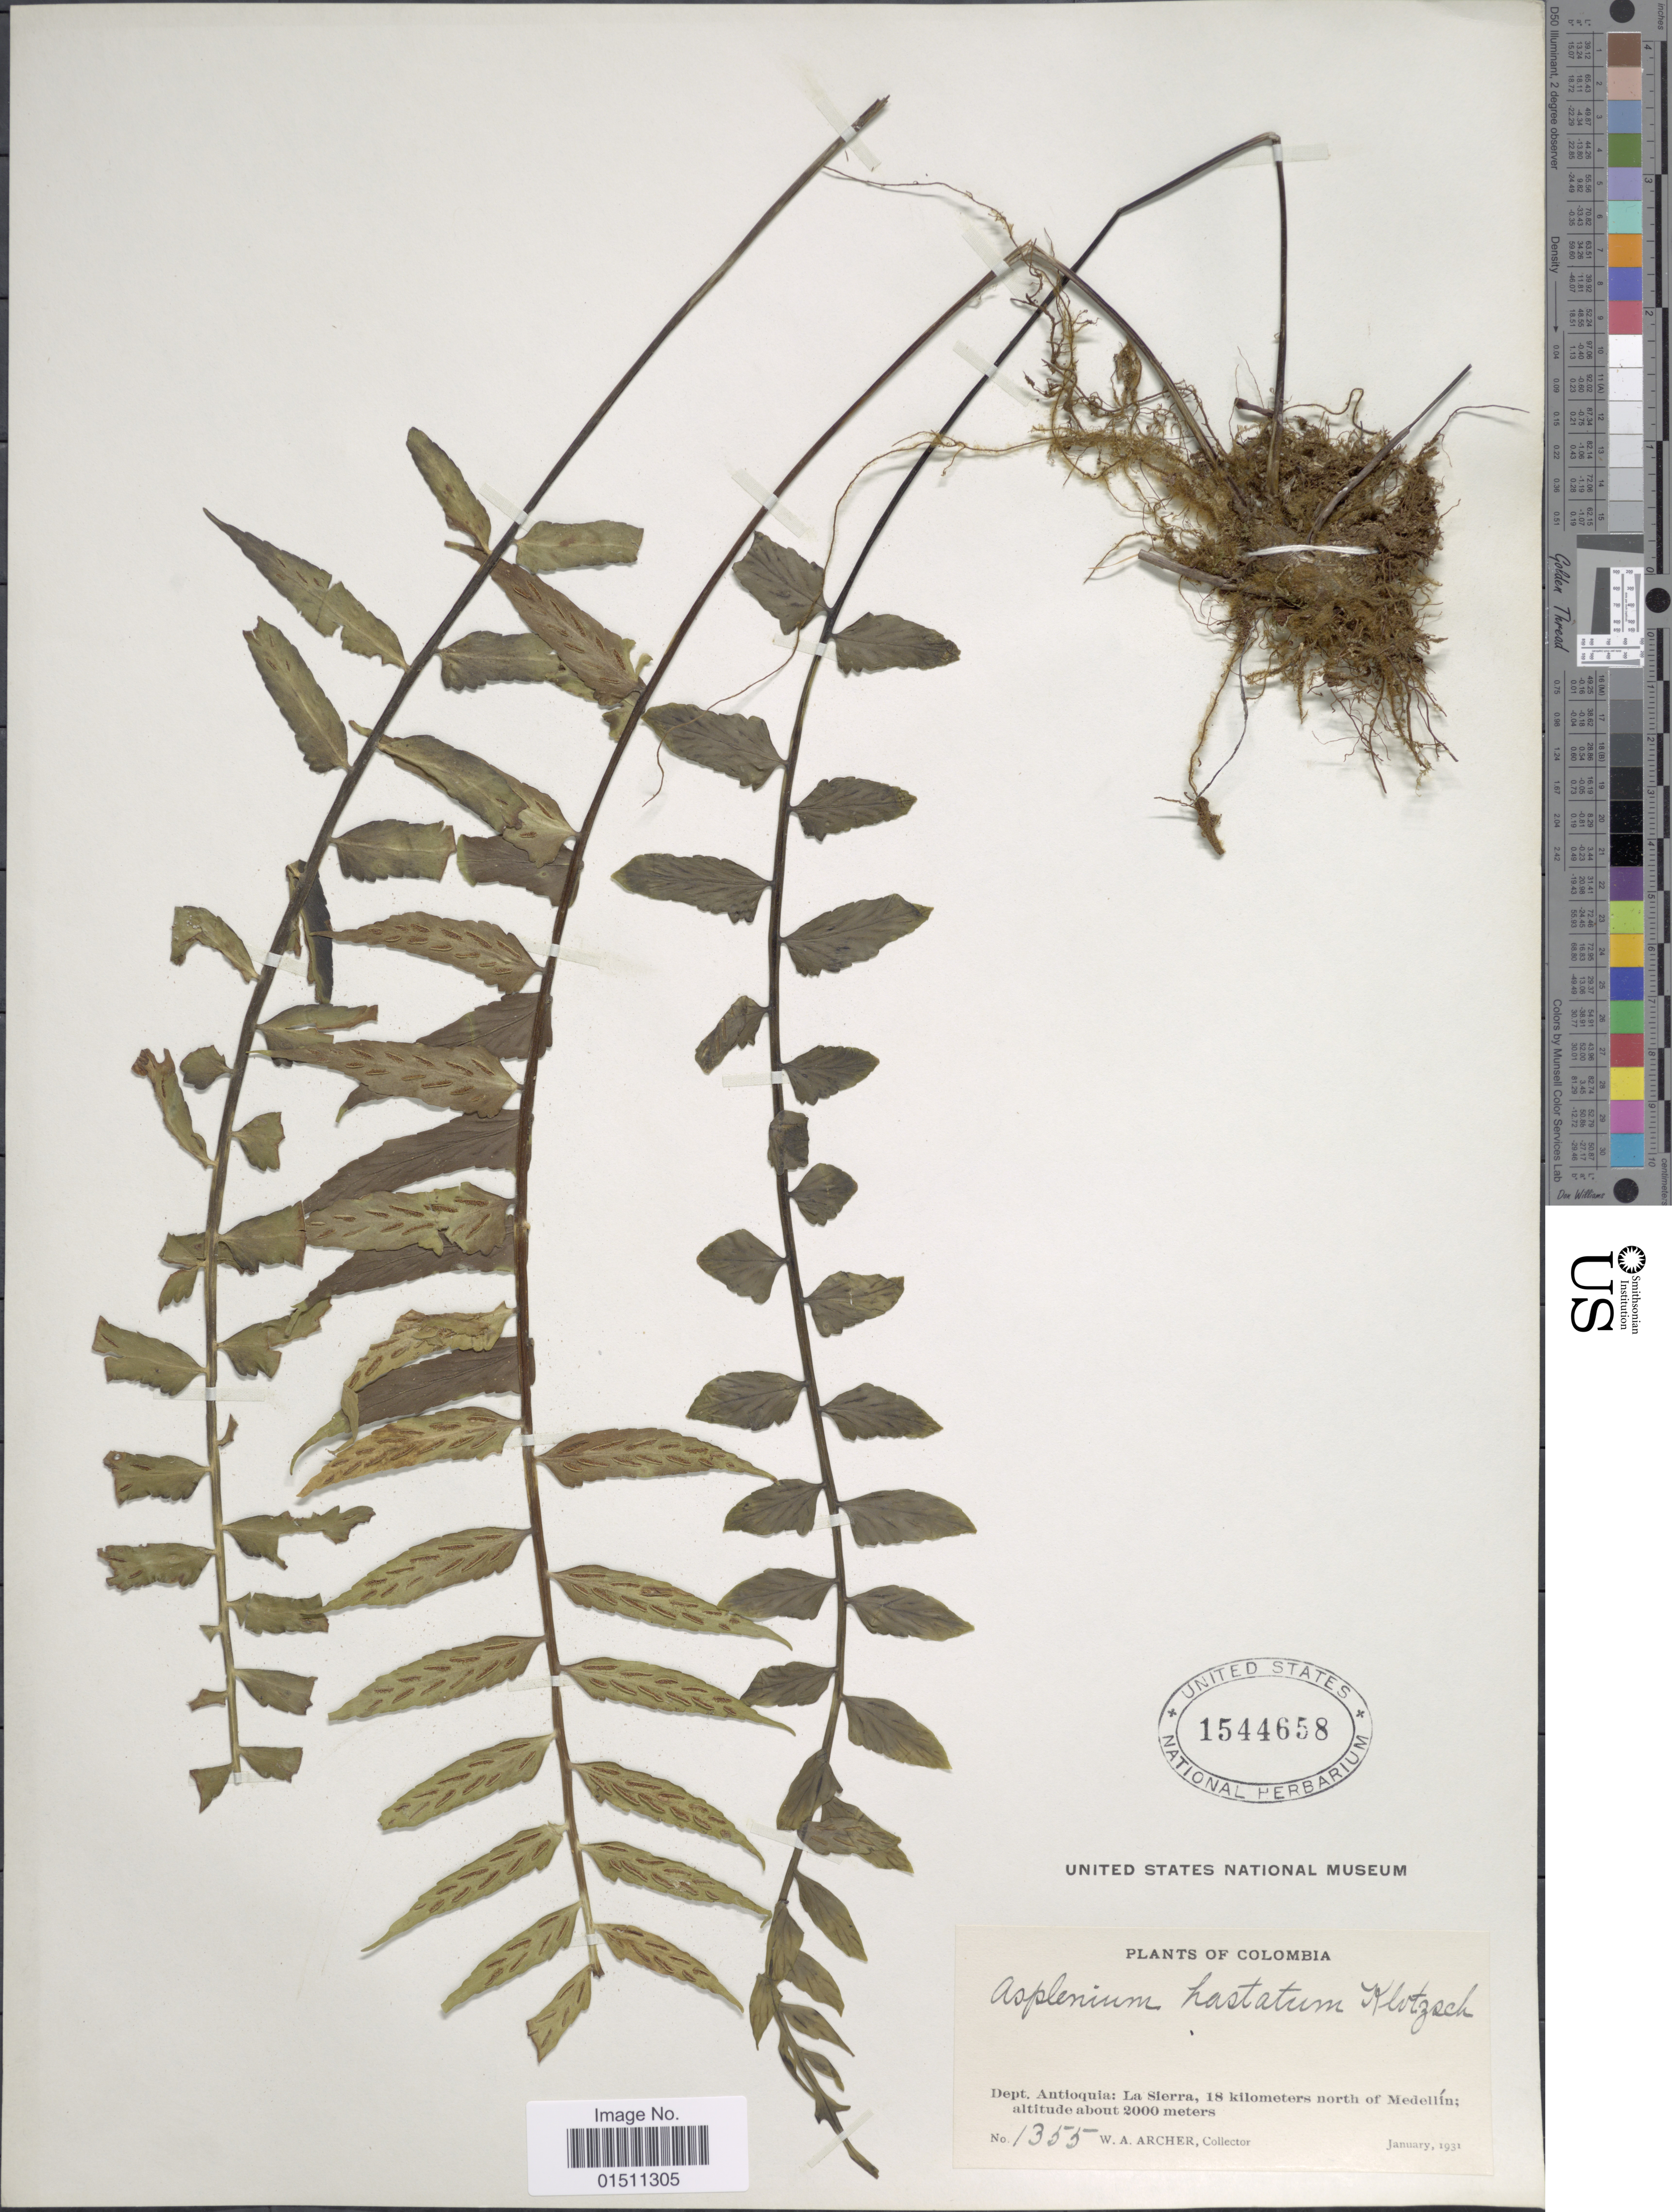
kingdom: Plantae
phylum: Tracheophyta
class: Polypodiopsida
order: Polypodiales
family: Aspleniaceae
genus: Asplenium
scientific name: Asplenium hastatum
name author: Klotzsch ex Kunze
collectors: W. A. Archer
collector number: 1355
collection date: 1931-01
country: Colombia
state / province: Antioquia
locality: Colombia, Dept. Antioquia: La Sierra, 18 kilometers north of Medellín.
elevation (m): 2000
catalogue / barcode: US 1544658